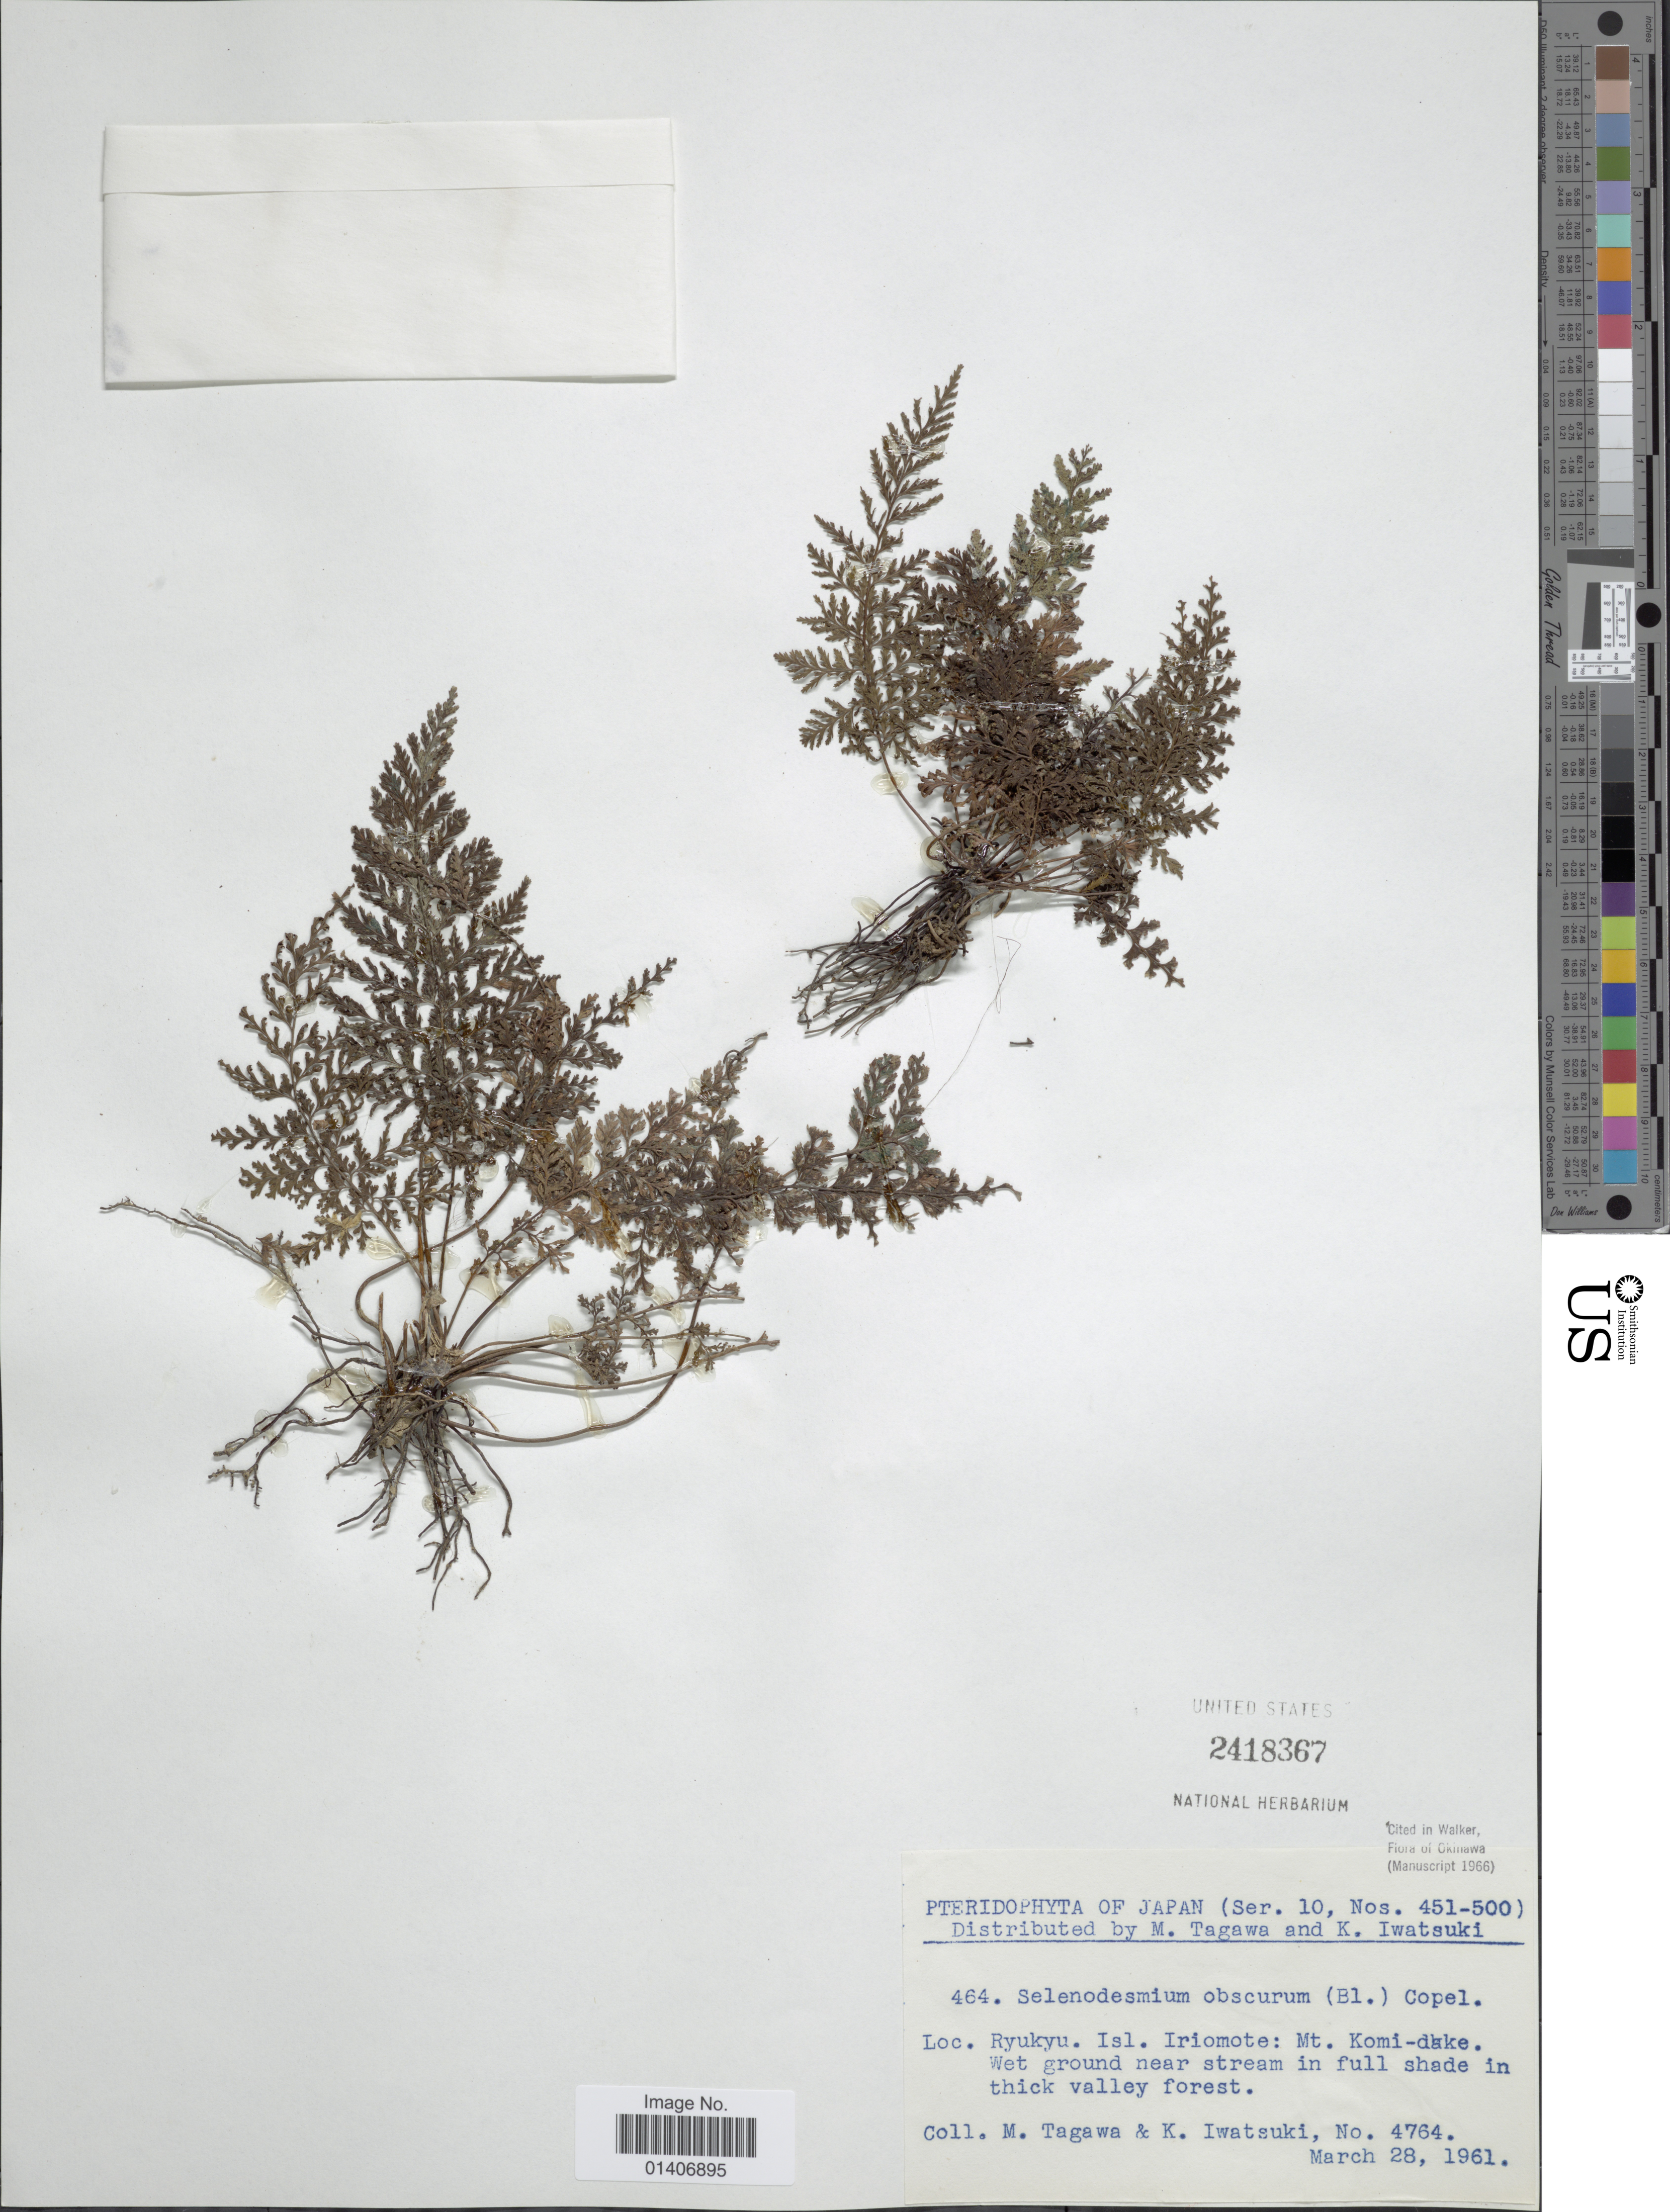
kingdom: Plantae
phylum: Tracheophyta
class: Polypodiopsida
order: Hymenophyllales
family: Hymenophyllaceae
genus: Abrodictyum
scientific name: Abrodictyum obscurum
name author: (Blume) Ebihara & K. Iwats.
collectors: M. Tagawa & K. Iwatsuki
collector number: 4764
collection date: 1961-03-28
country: Japan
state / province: Okinawa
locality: Ryukyu Isl. Iriomote: Mt Komi-dake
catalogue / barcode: US 2418367